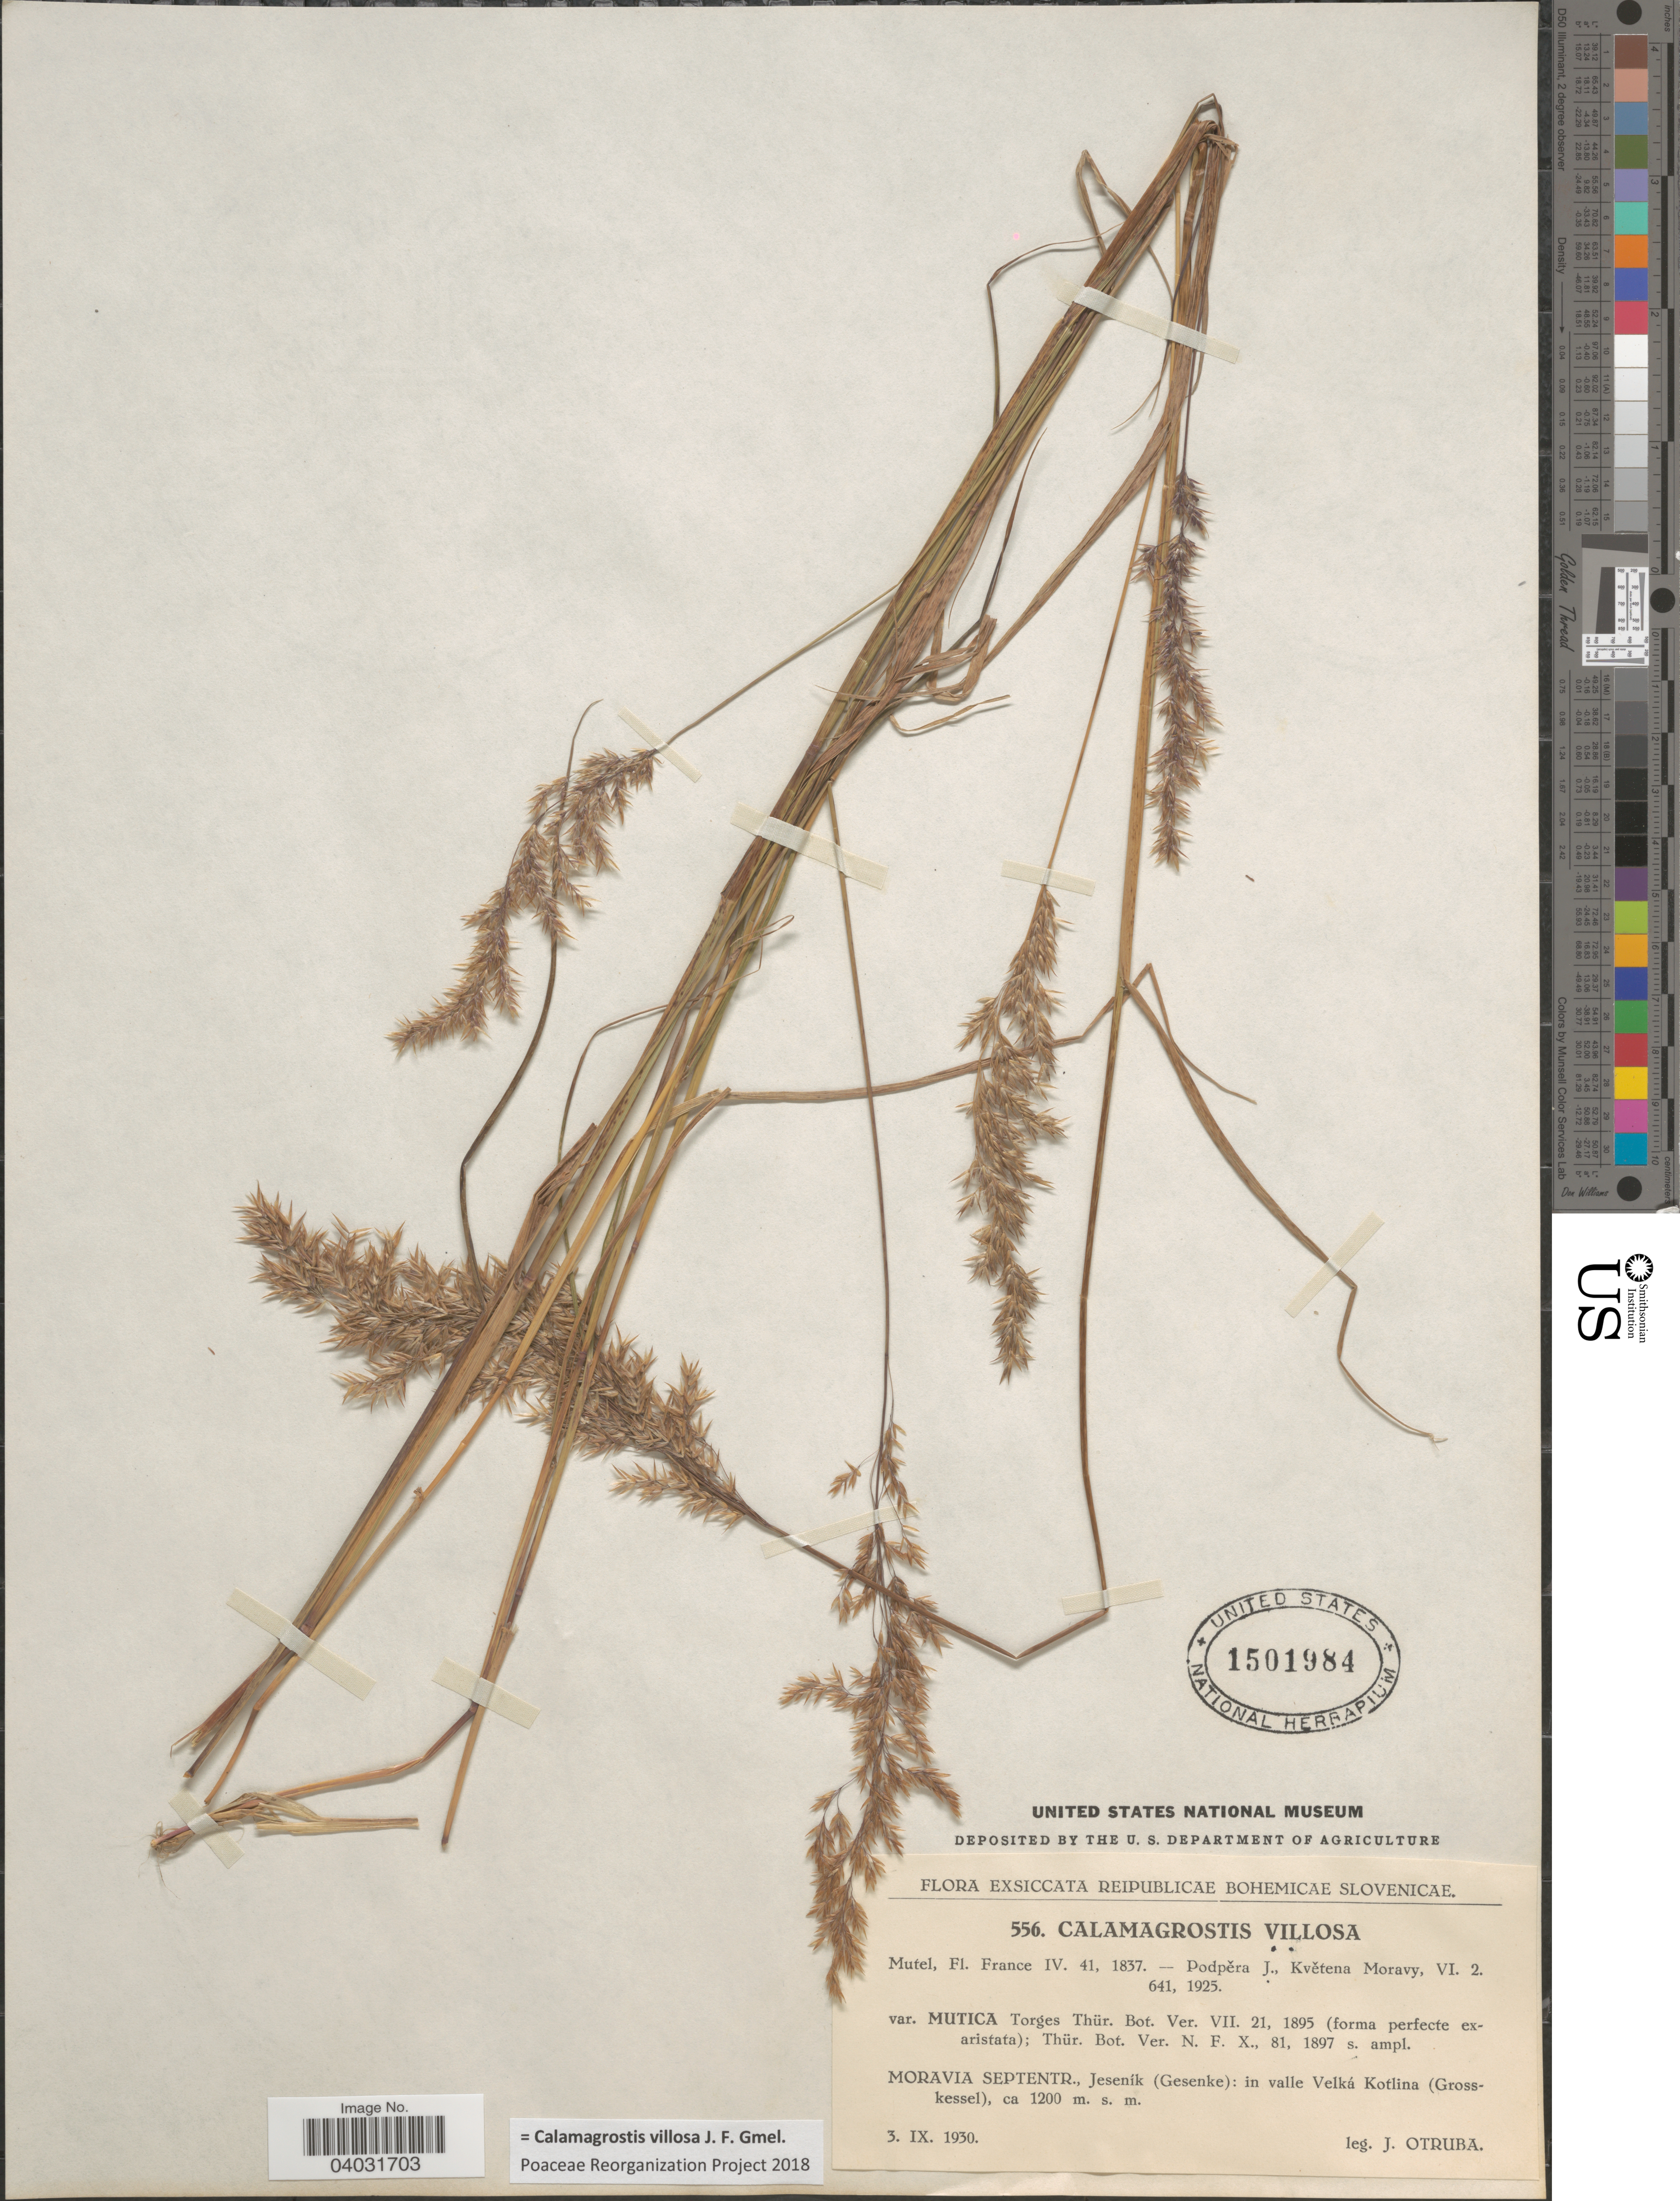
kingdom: Plantae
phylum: Tracheophyta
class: Liliopsida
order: Poales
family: Poaceae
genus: Calamagrostis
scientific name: Calamagrostis villosa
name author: J.F. Gmel.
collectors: J. Otruba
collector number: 556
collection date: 1930-09-01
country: Czechia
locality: Moravia Septentr., Jeseník (Gesenke): in valle Velká Kotlina (Grosskessel).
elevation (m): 1200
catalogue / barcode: US 1501984